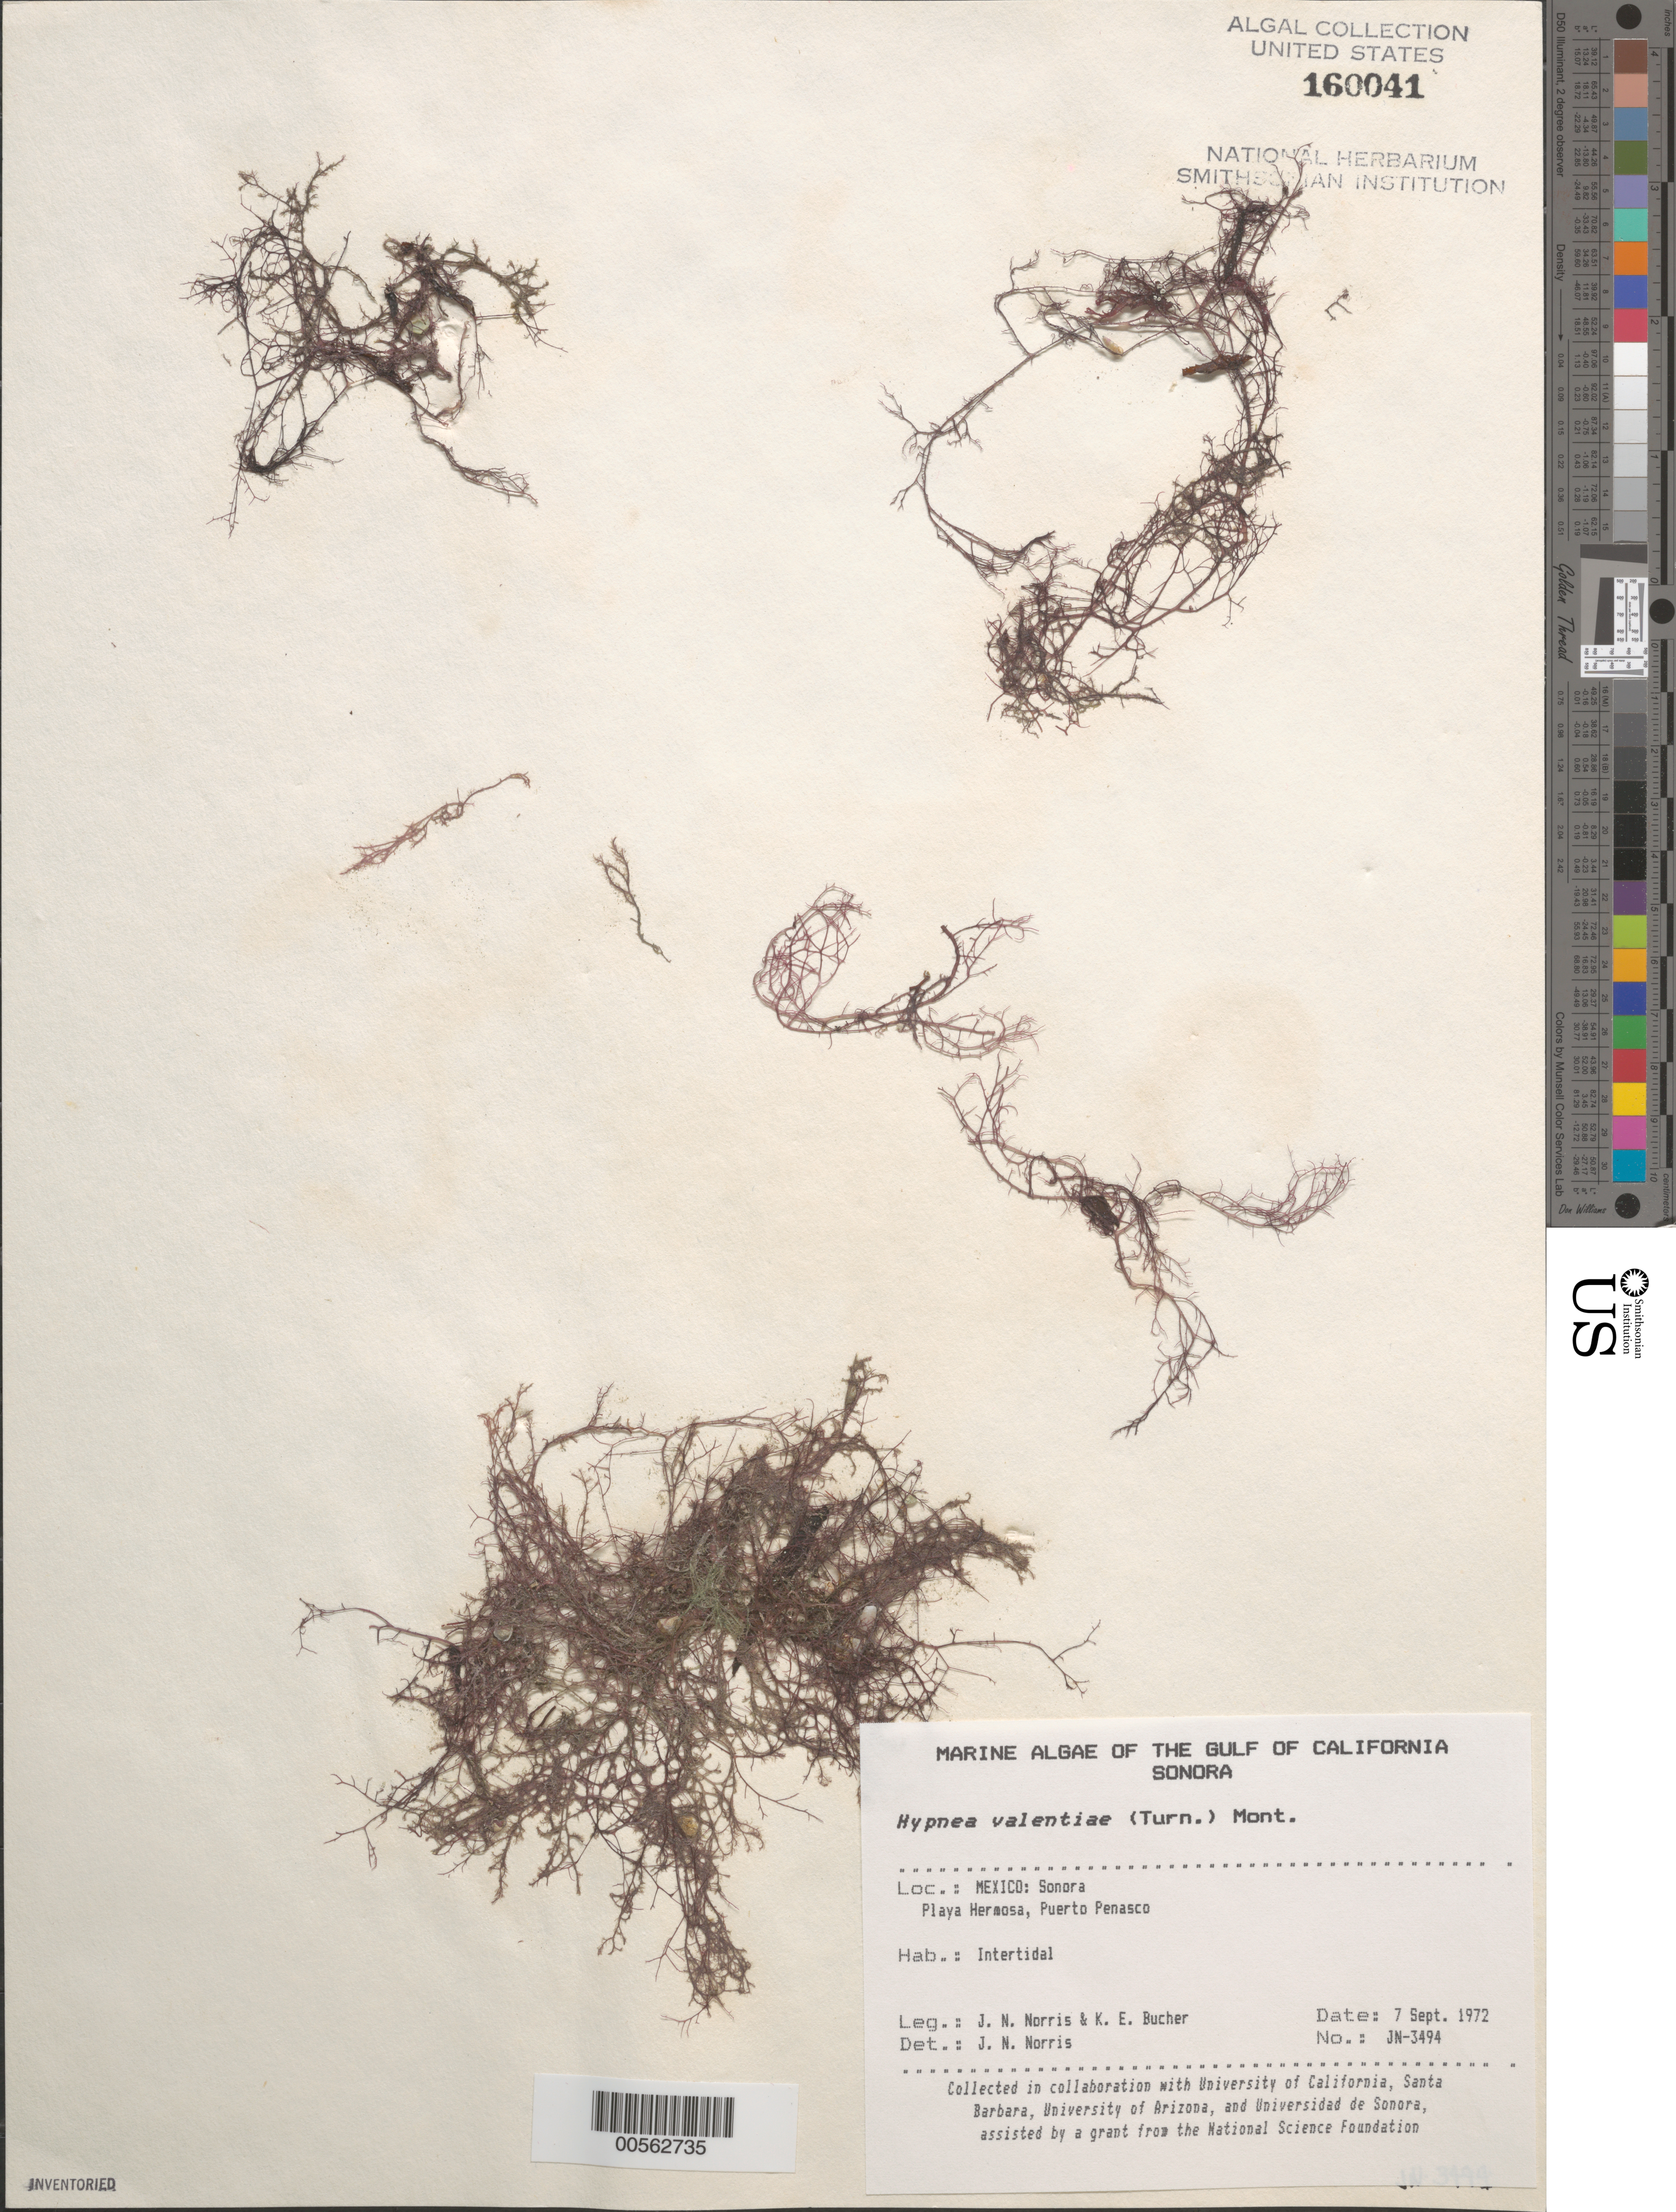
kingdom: Plantae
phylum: Rhodophyta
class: Florideophyceae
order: Gigartinales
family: Cystocloniaceae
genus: Hypnea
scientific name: Hypnea valentiae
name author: (Turner) Mont.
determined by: Norris, James N.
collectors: J. N. Norris & K. E. Bucher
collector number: JN-3494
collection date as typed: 07 Sep 1972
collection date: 1972-09-07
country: Mexico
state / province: Sonora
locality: Playa Hermosa, Puerto Penasco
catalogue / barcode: US 160041